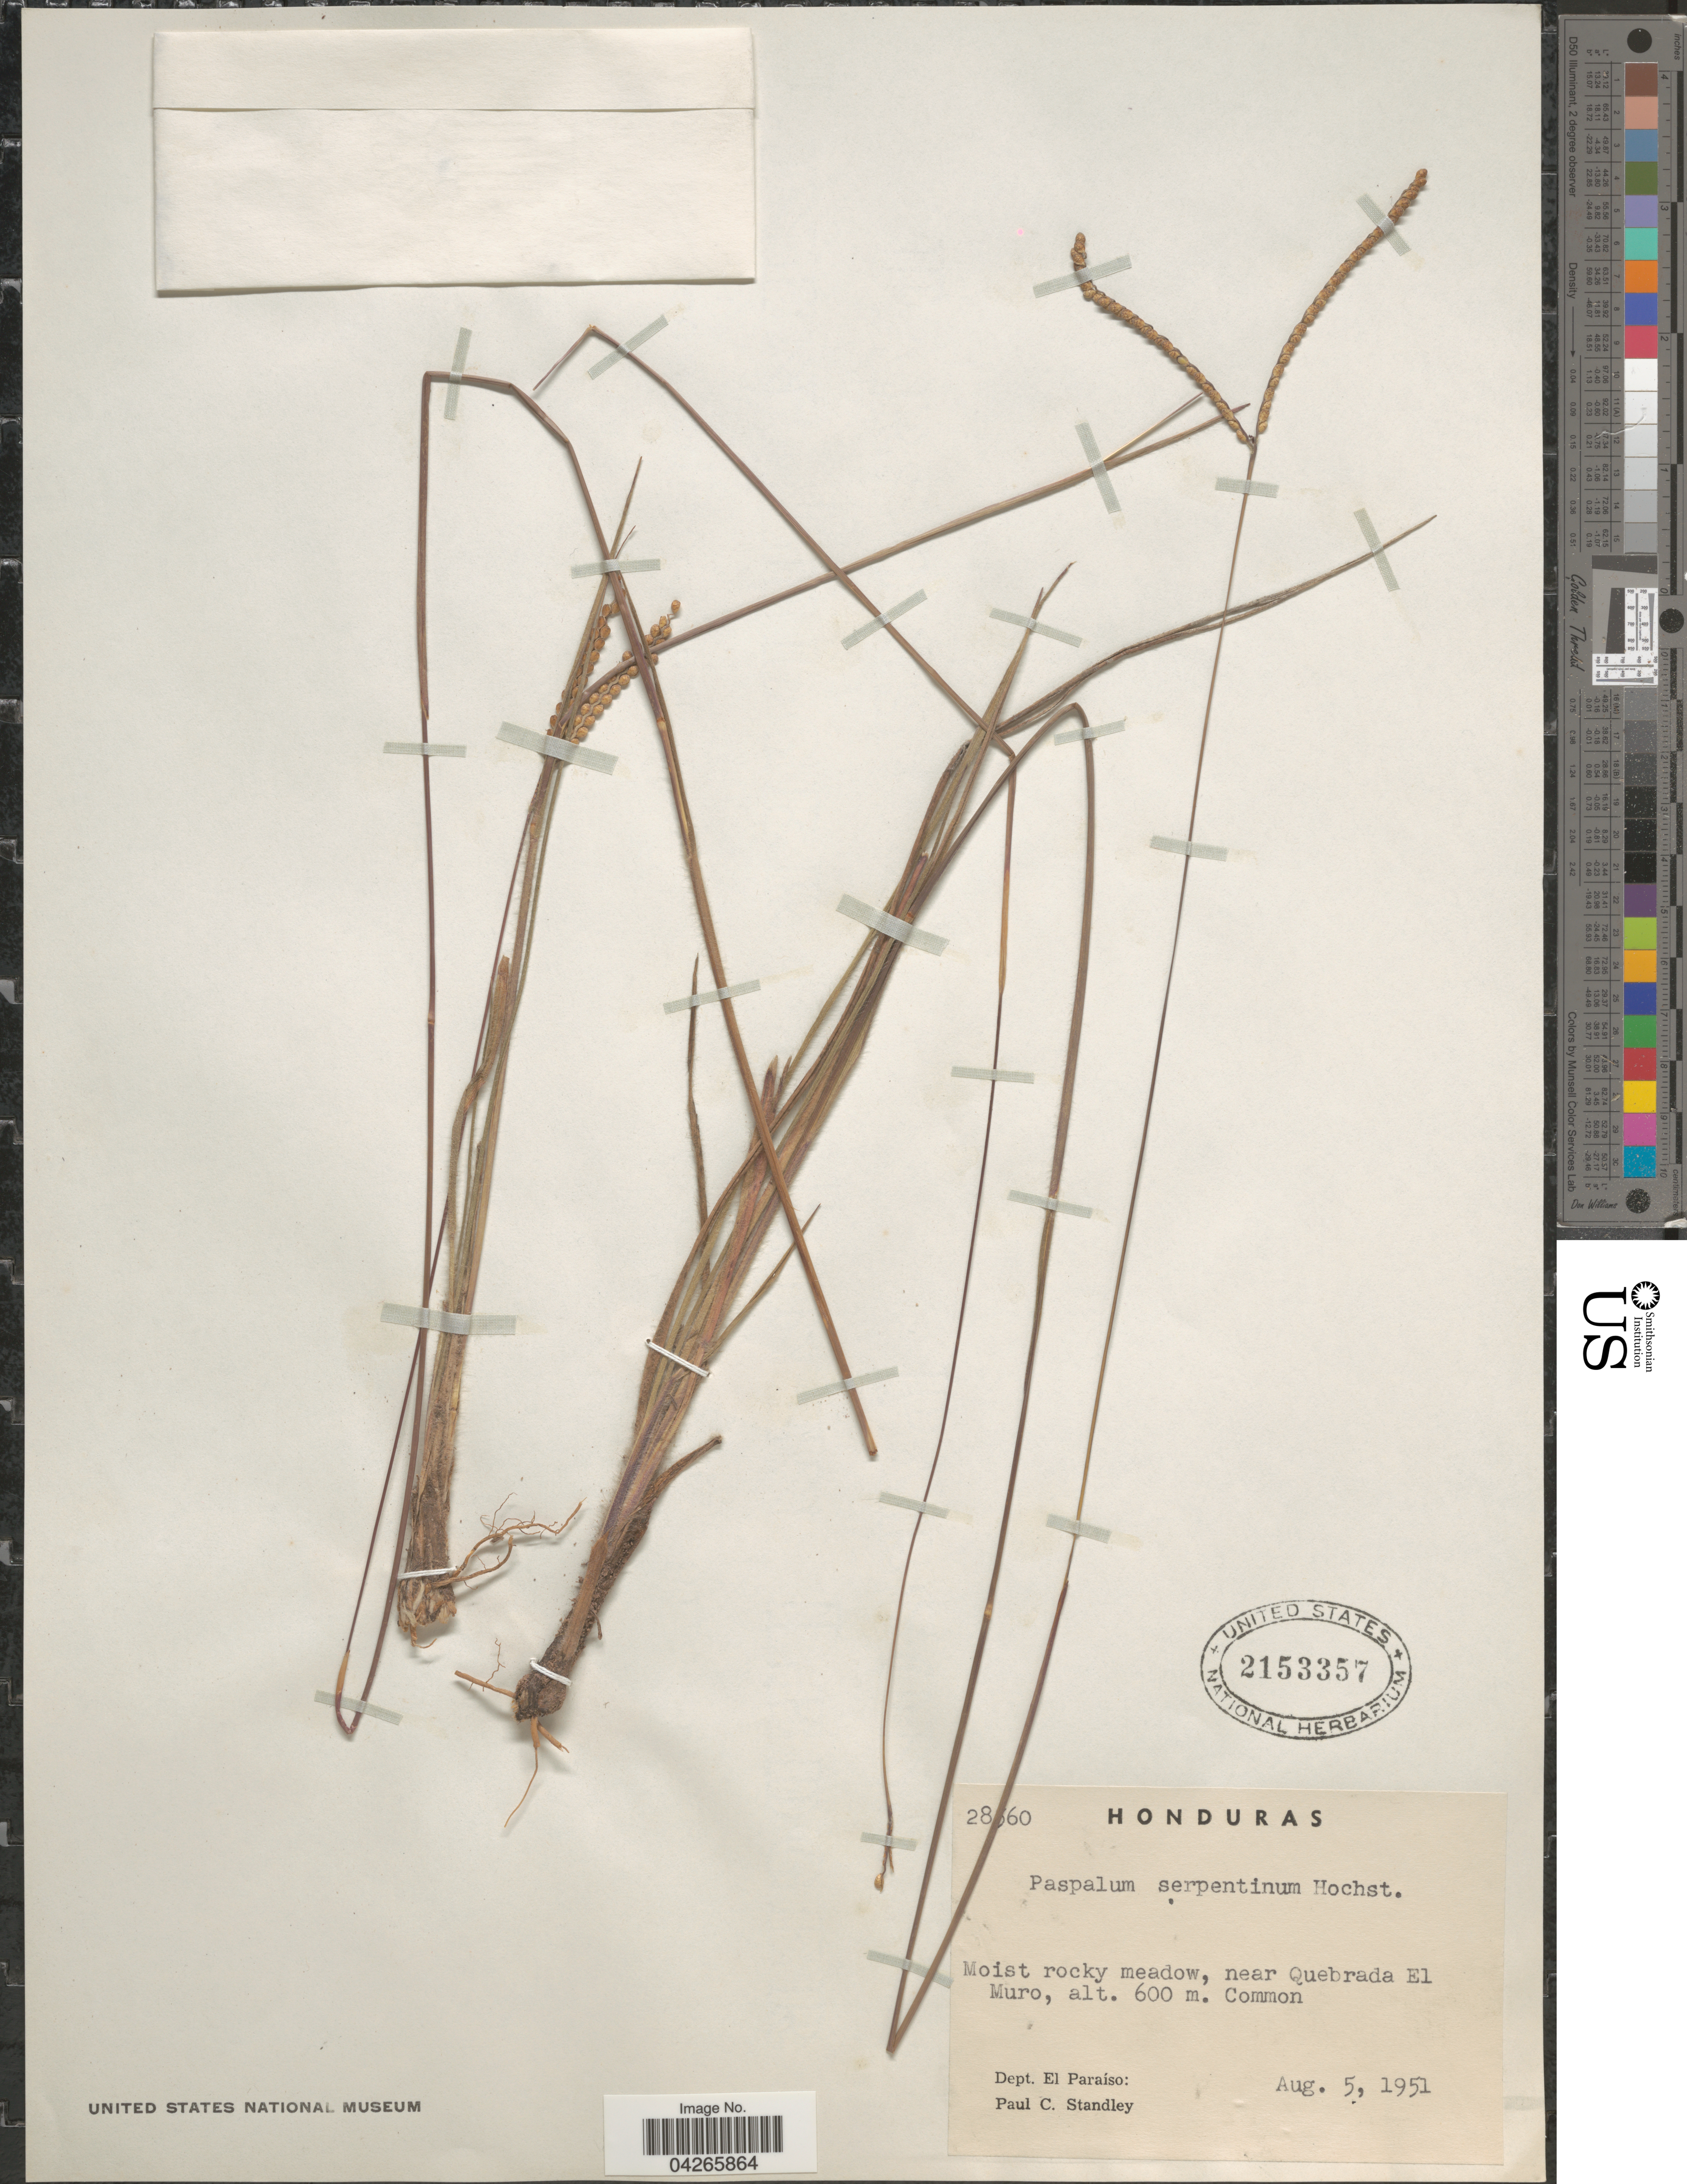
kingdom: Plantae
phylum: Tracheophyta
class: Liliopsida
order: Poales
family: Poaceae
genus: Paspalum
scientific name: Paspalum serpentinum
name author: Hochst. ex Steud.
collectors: P. C. Standley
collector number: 28!60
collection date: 1951-08-05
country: Honduras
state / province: El Paraiso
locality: Near Quebrada El Muro. Dept. El Paraíso.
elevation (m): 600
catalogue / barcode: US 2153357